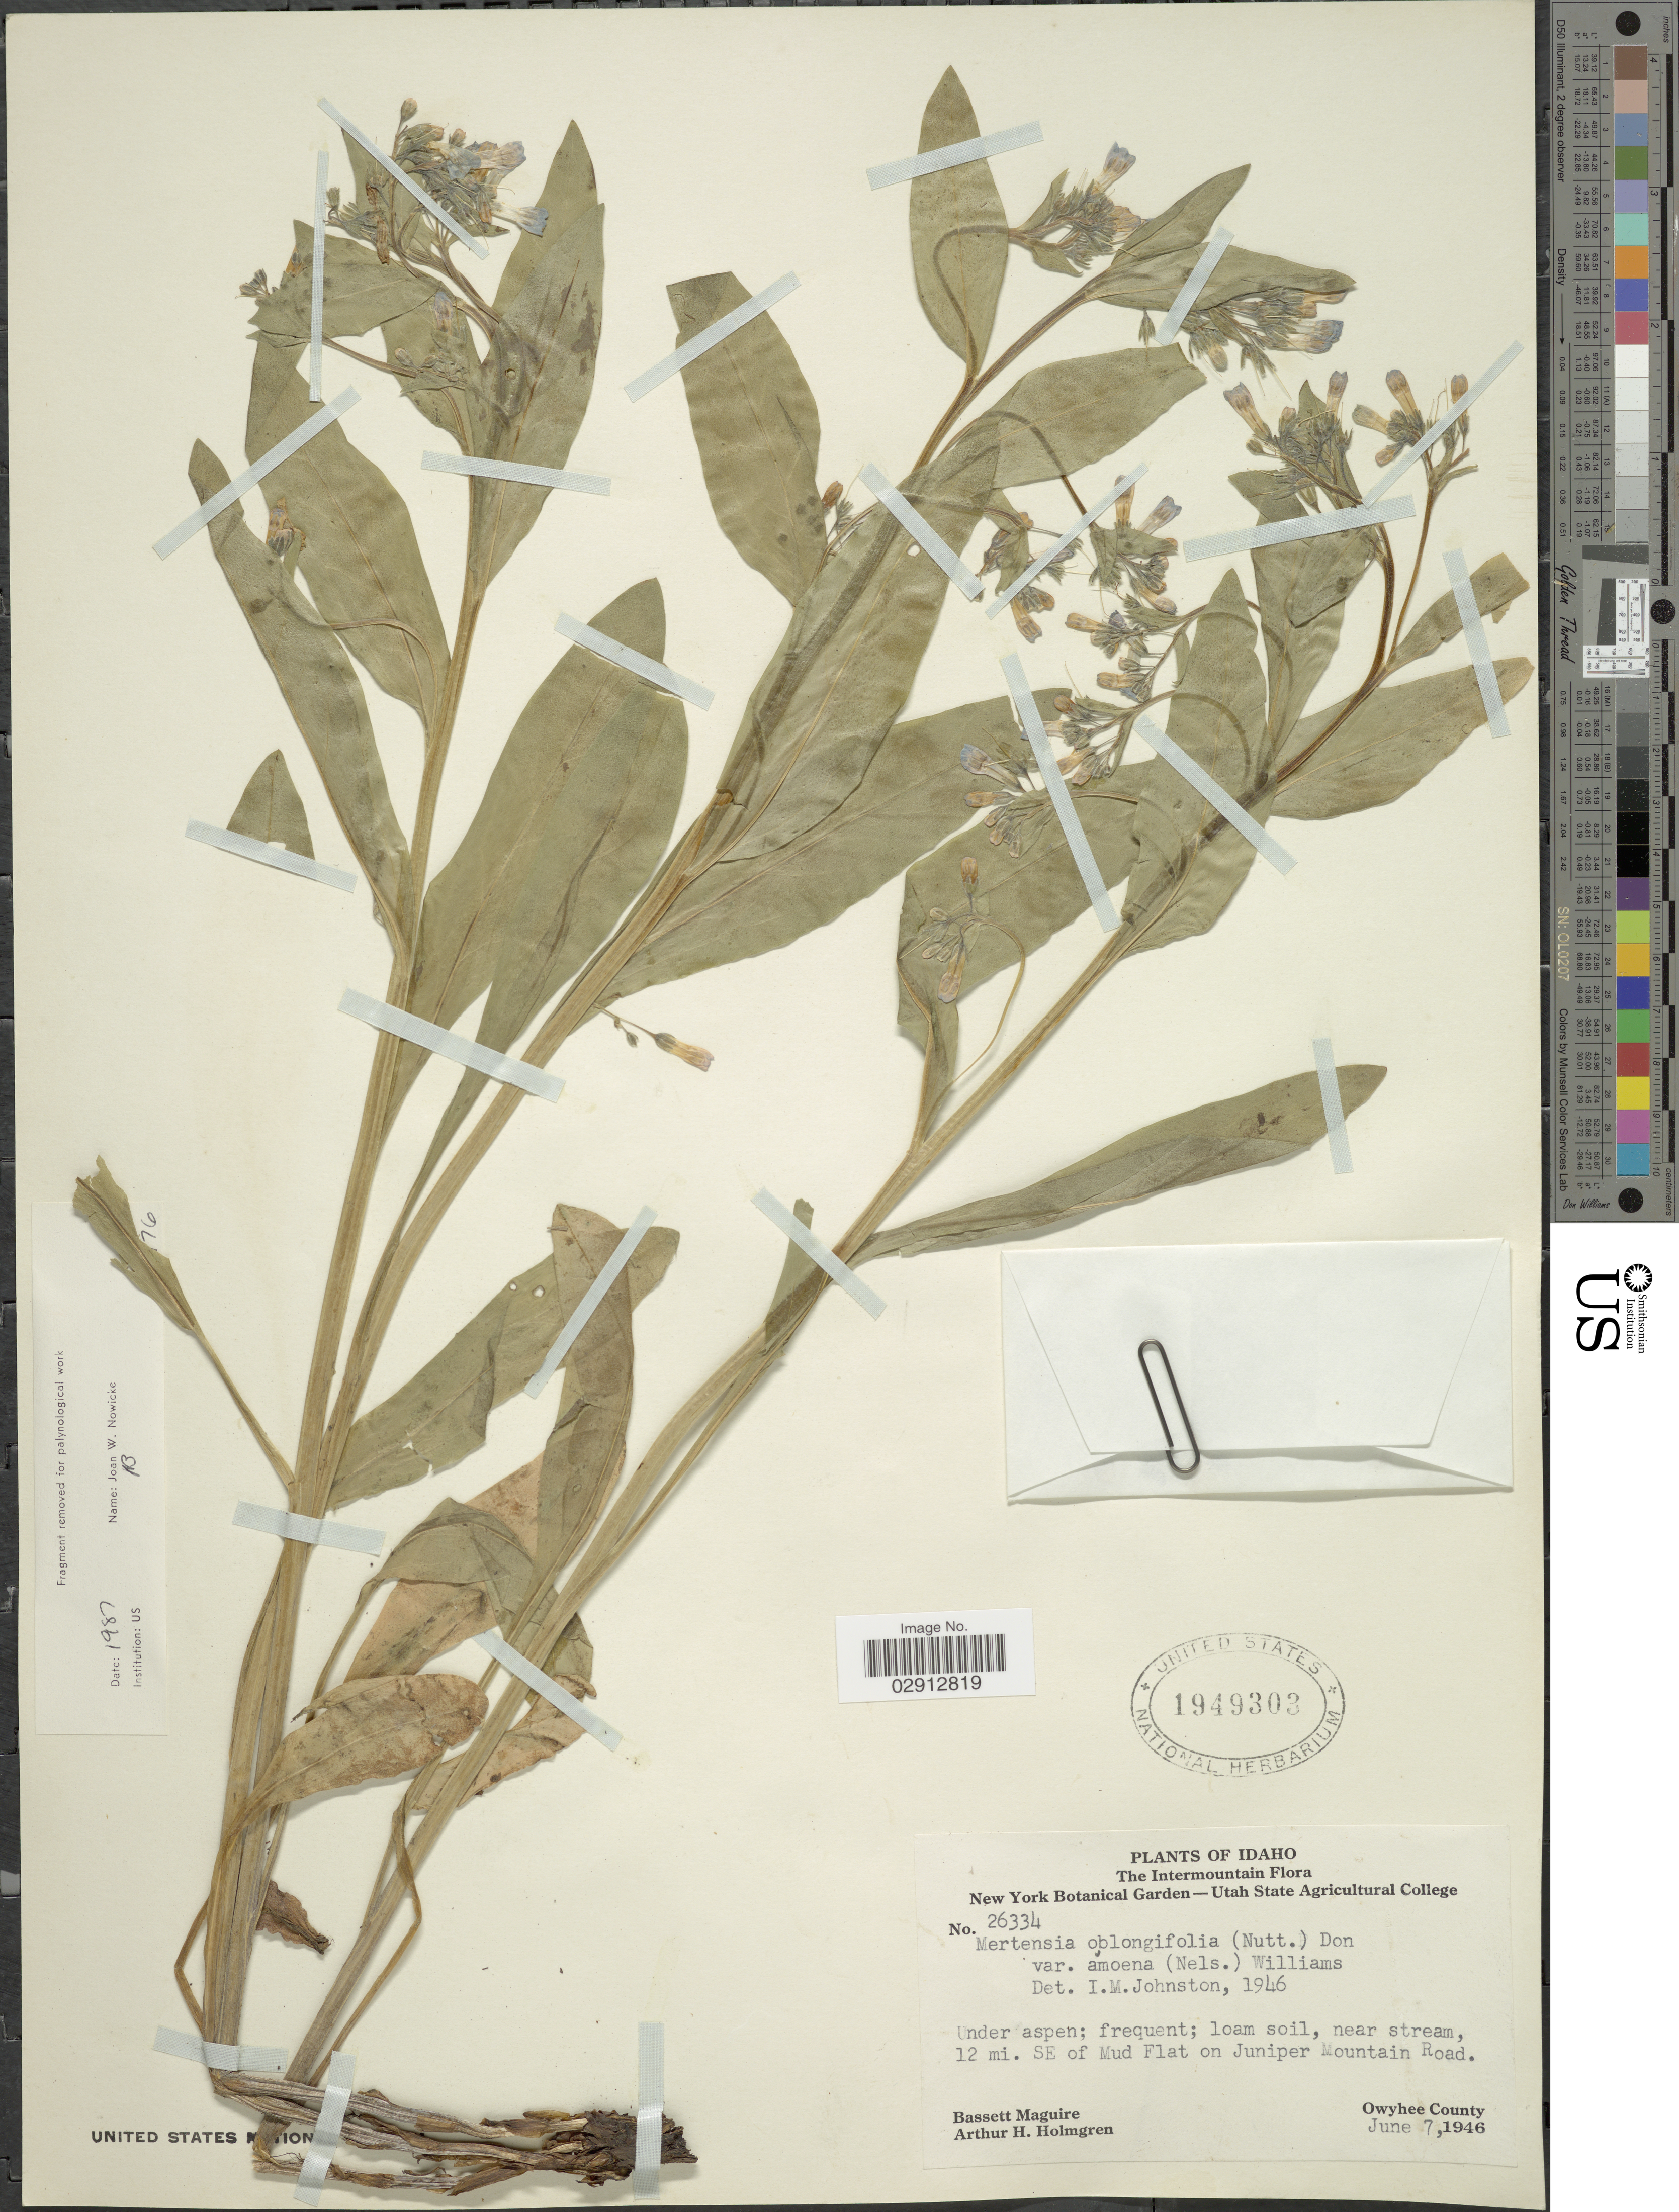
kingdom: Plantae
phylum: Tracheophyta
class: Magnoliopsida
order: Boraginales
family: Boraginaceae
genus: Mertensia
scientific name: Mertensia oblongifolia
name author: (Nutt.) G. Don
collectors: B. Maguire & A. H. Holmgren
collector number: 26334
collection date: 1946-06-07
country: United States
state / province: Idaho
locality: Intermountain. 12 mi. SE of Mud Flat on Juniper Mountain Road. Owyhee County.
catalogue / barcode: US 1949303